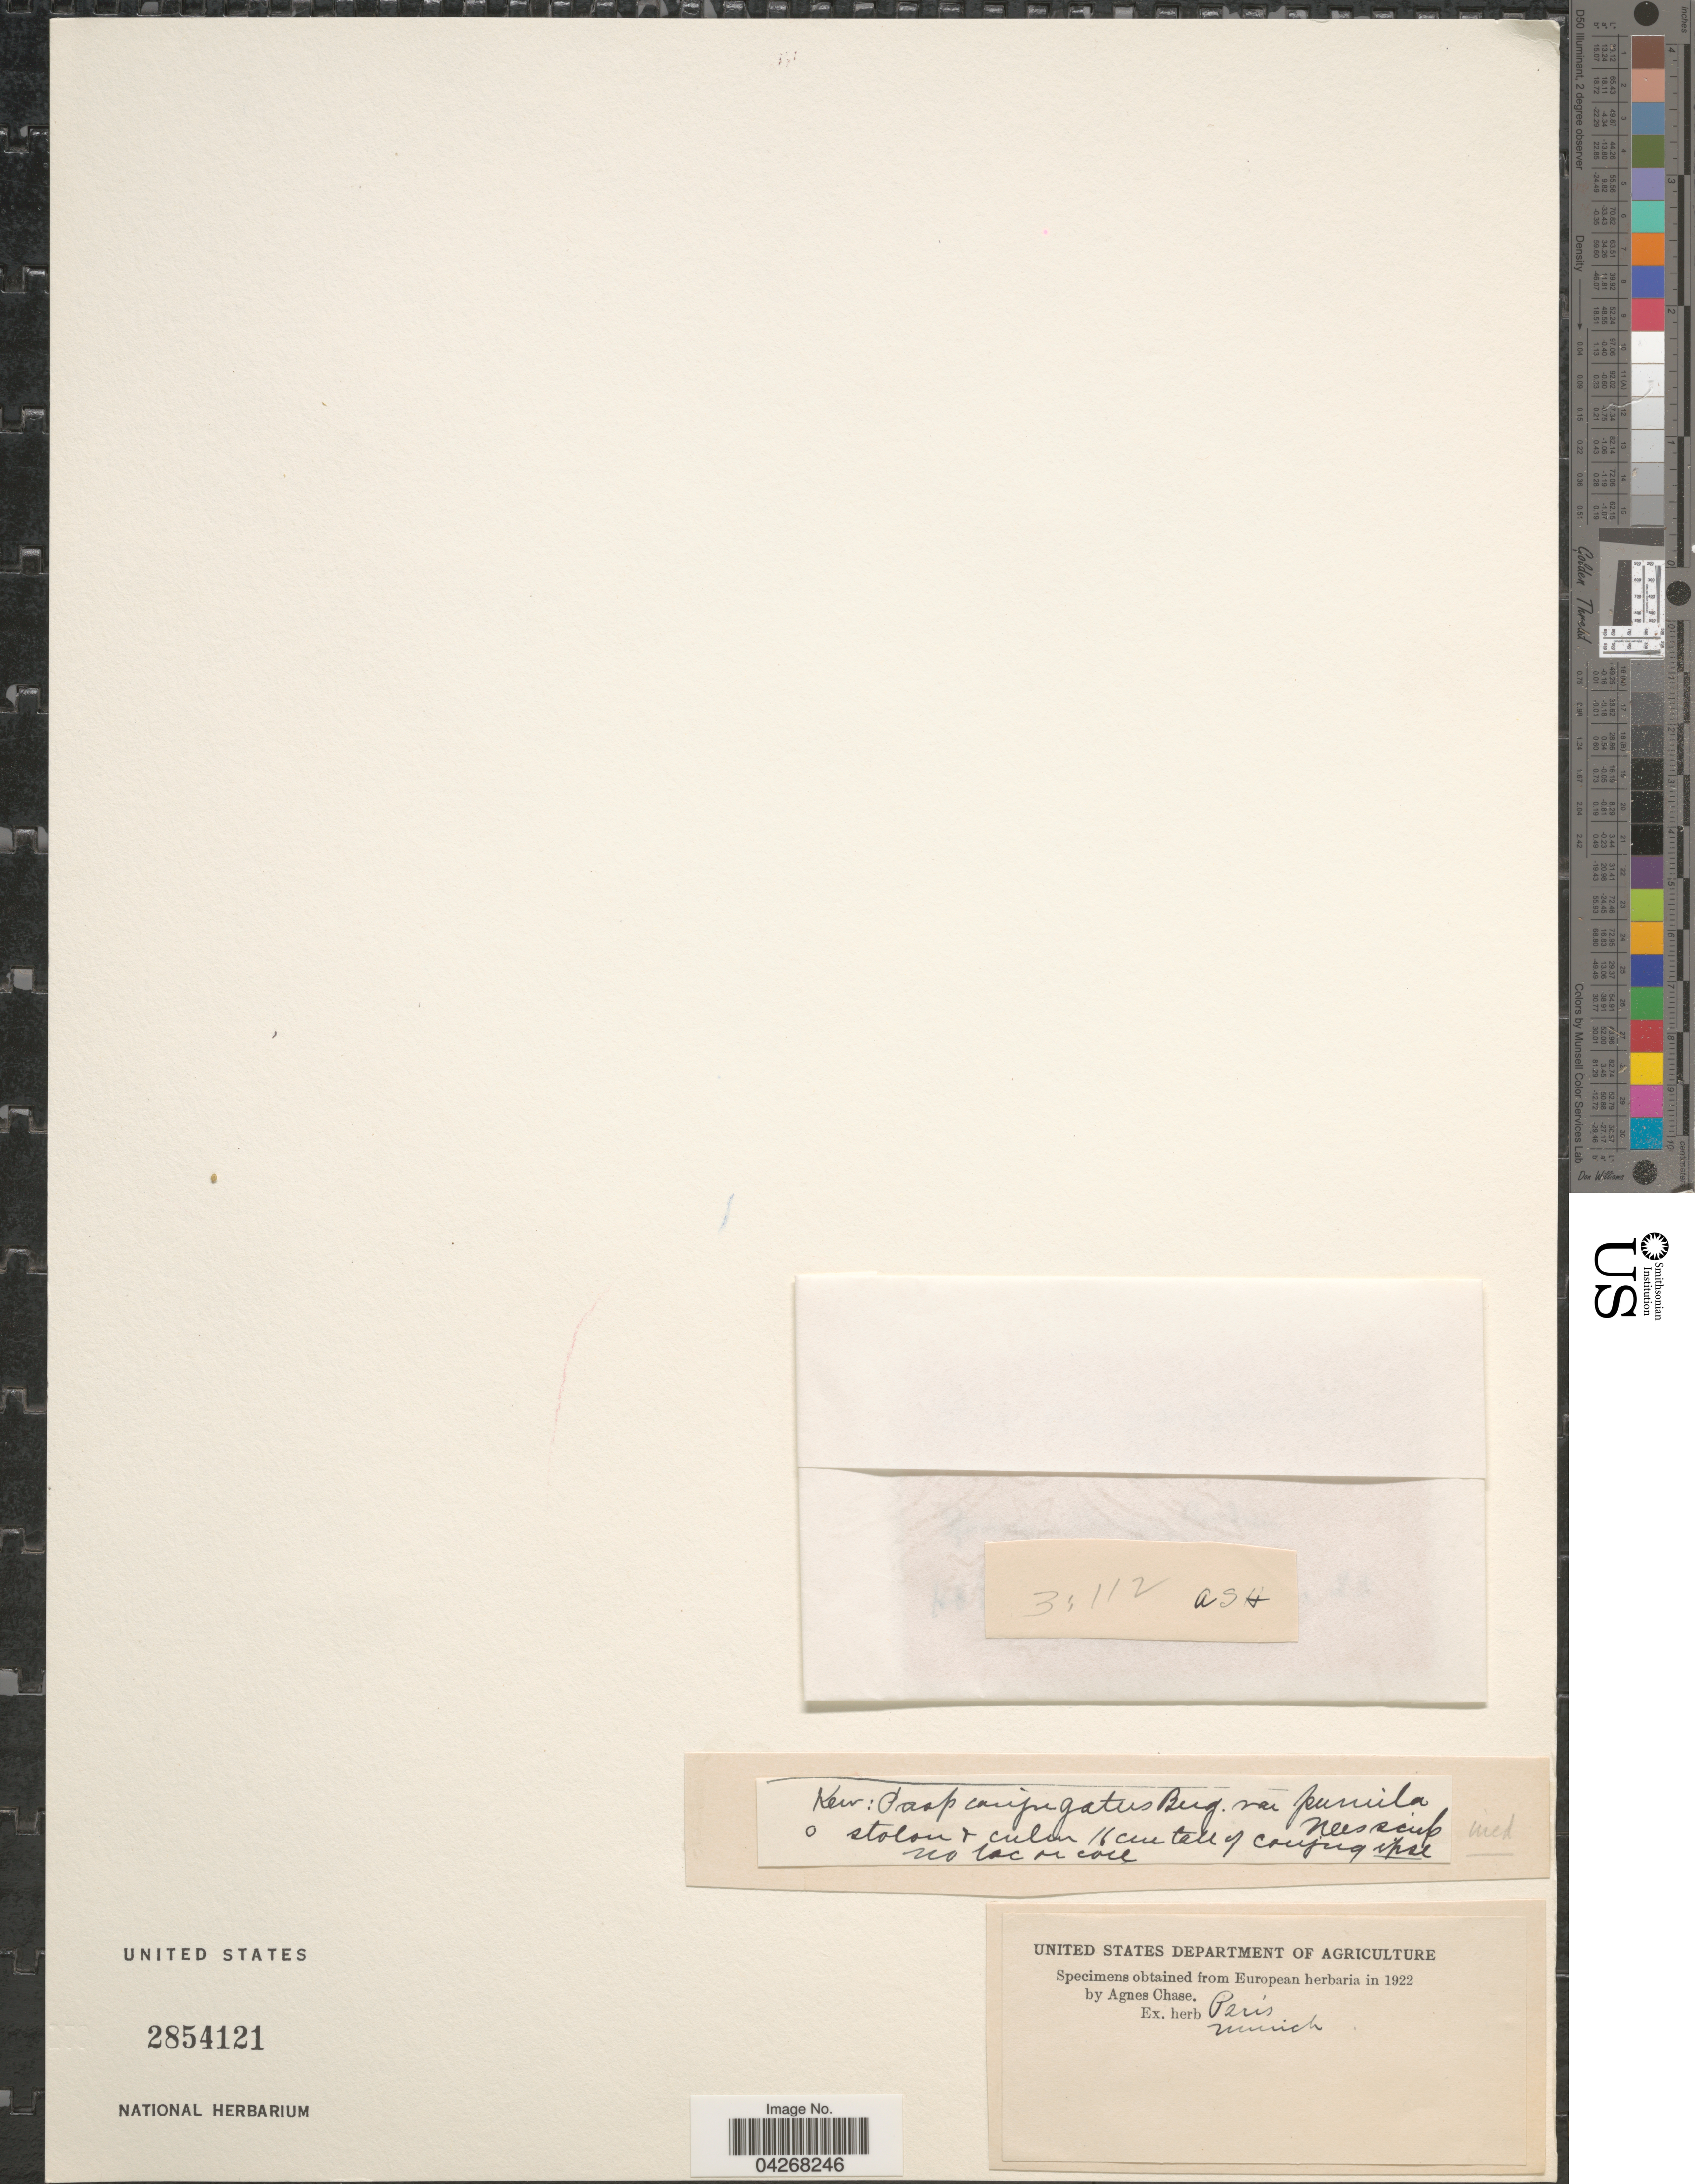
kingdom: Plantae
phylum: Tracheophyta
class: Liliopsida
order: Poales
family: Poaceae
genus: Paspalum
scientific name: Paspalum conjugatum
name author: P.J. Bergius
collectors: A. H.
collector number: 3:112?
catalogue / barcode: US 2854121